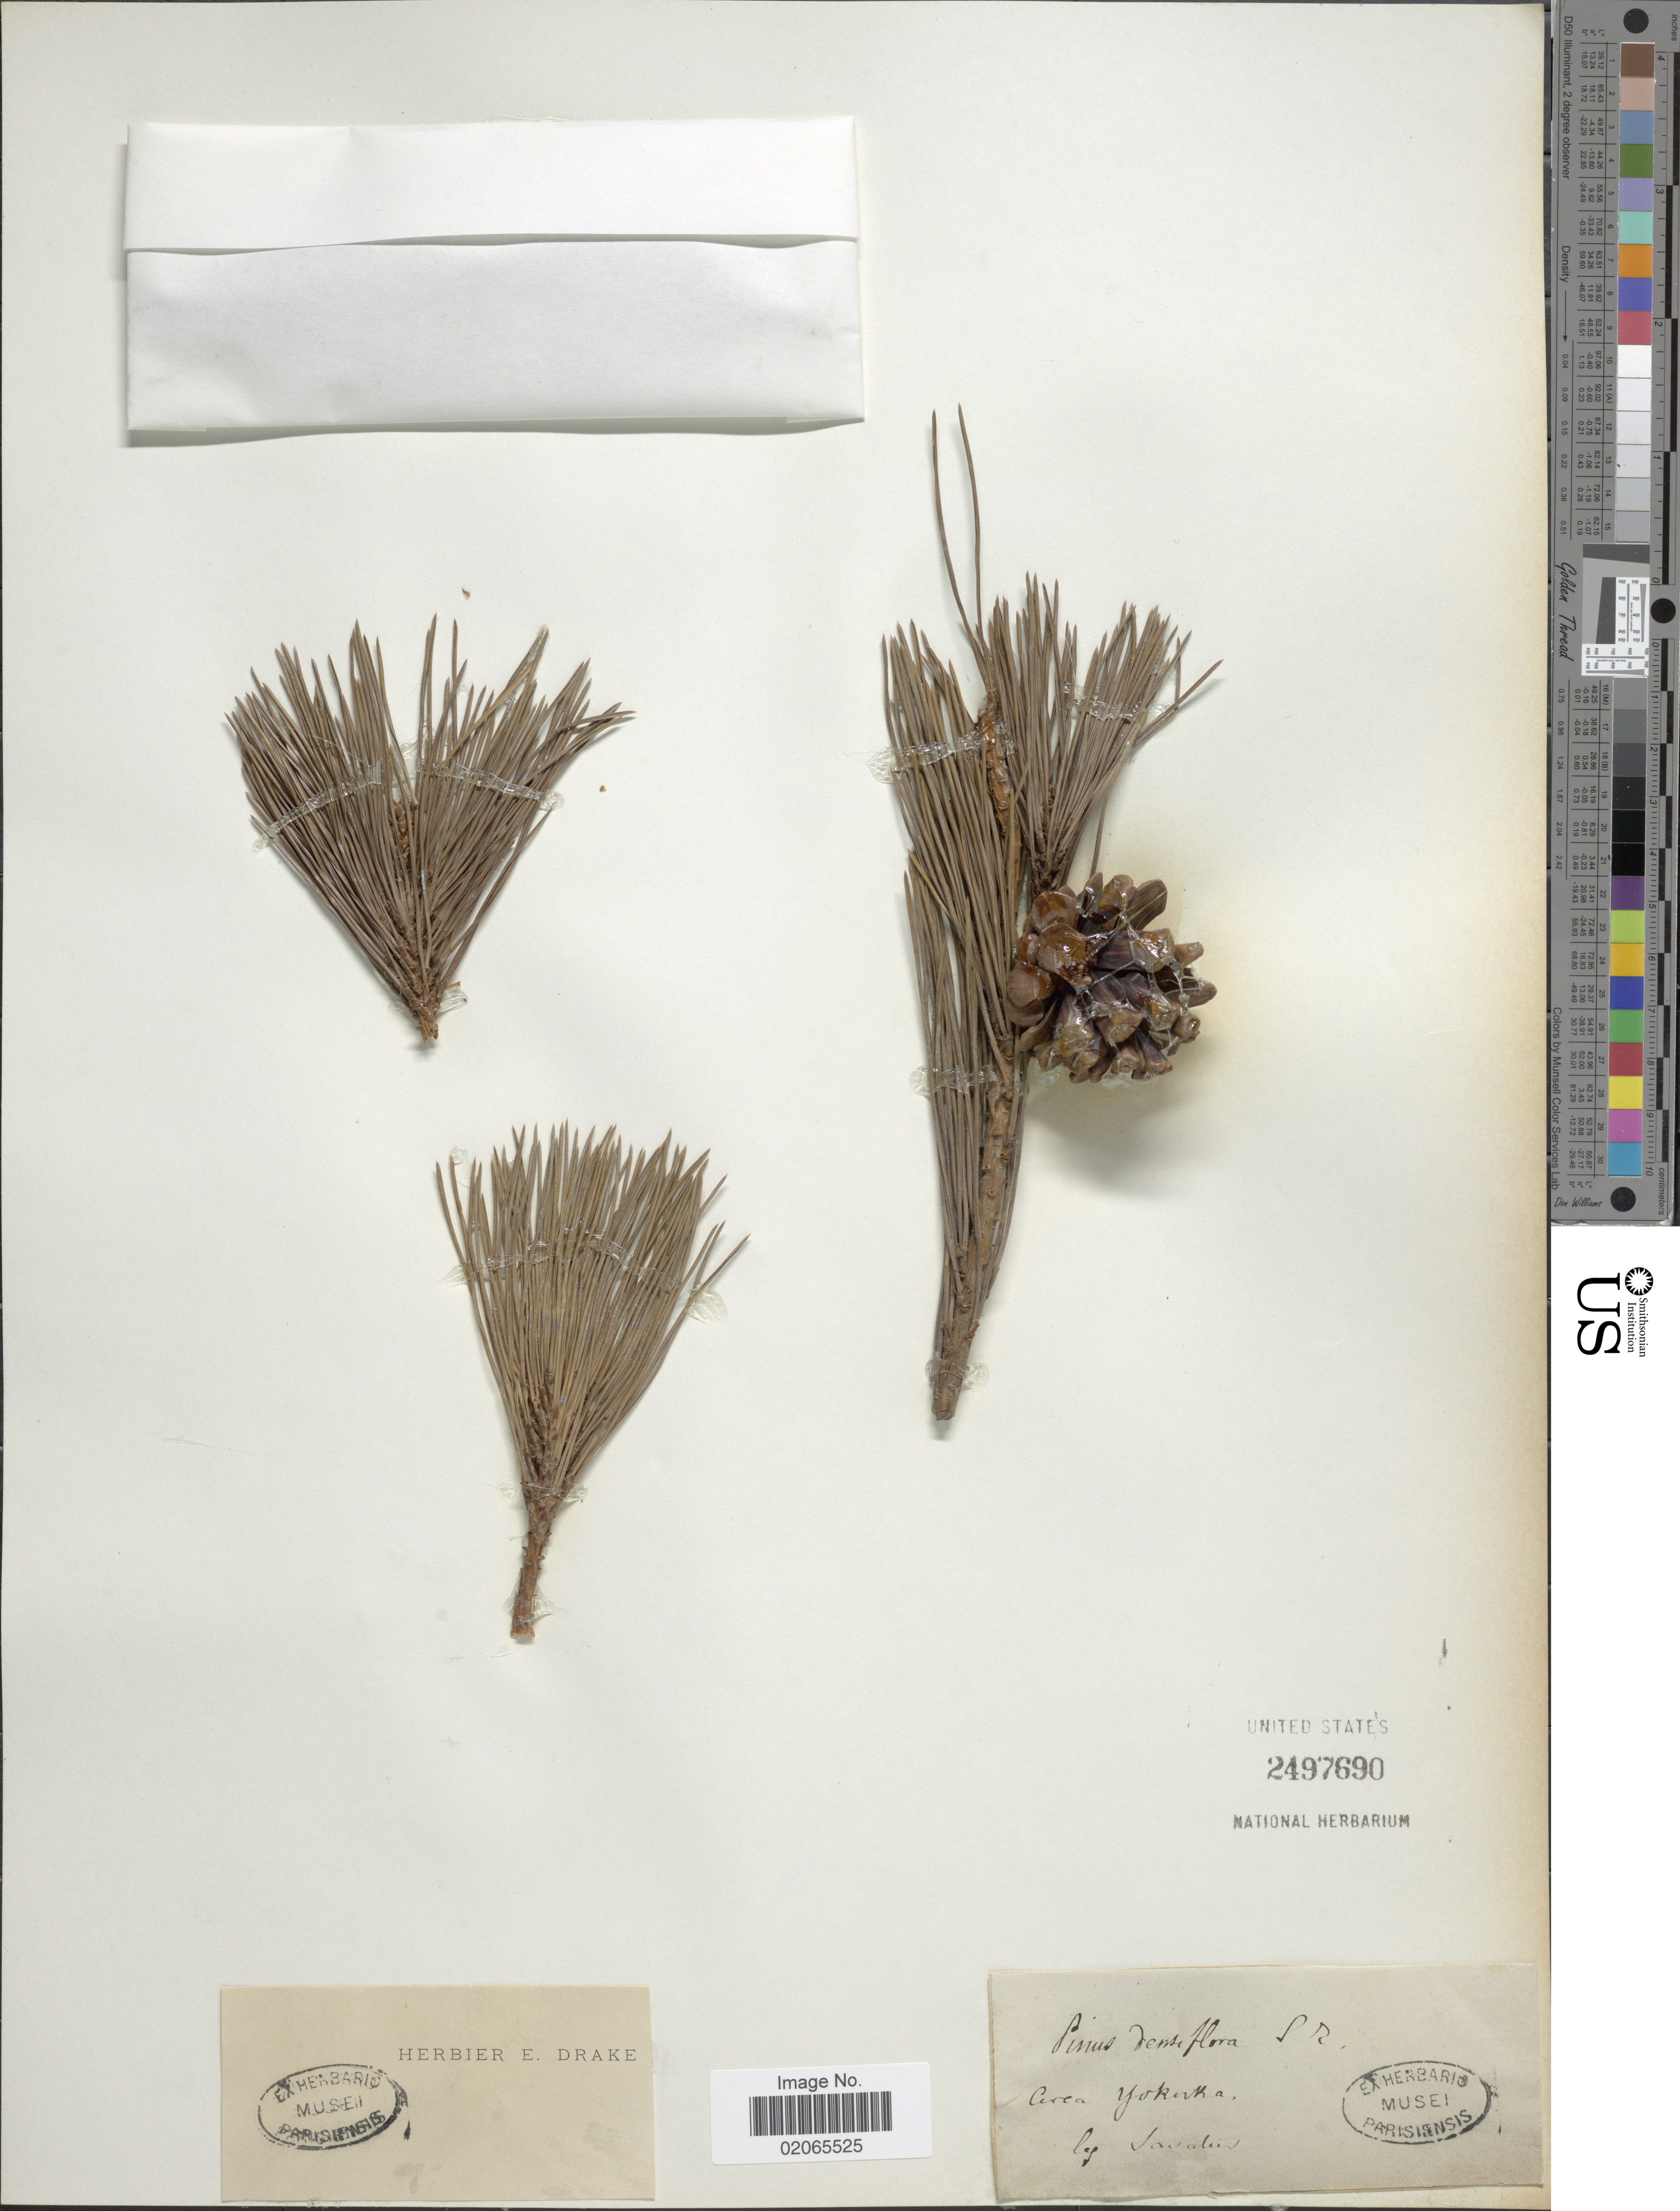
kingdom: Plantae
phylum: Tracheophyta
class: Pinopsida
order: Pinales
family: Pinaceae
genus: Pinus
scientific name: Pinus densiflora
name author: Siebold & Zucc.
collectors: Savatier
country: Japan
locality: Cerca Yokoska.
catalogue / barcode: US 2497690